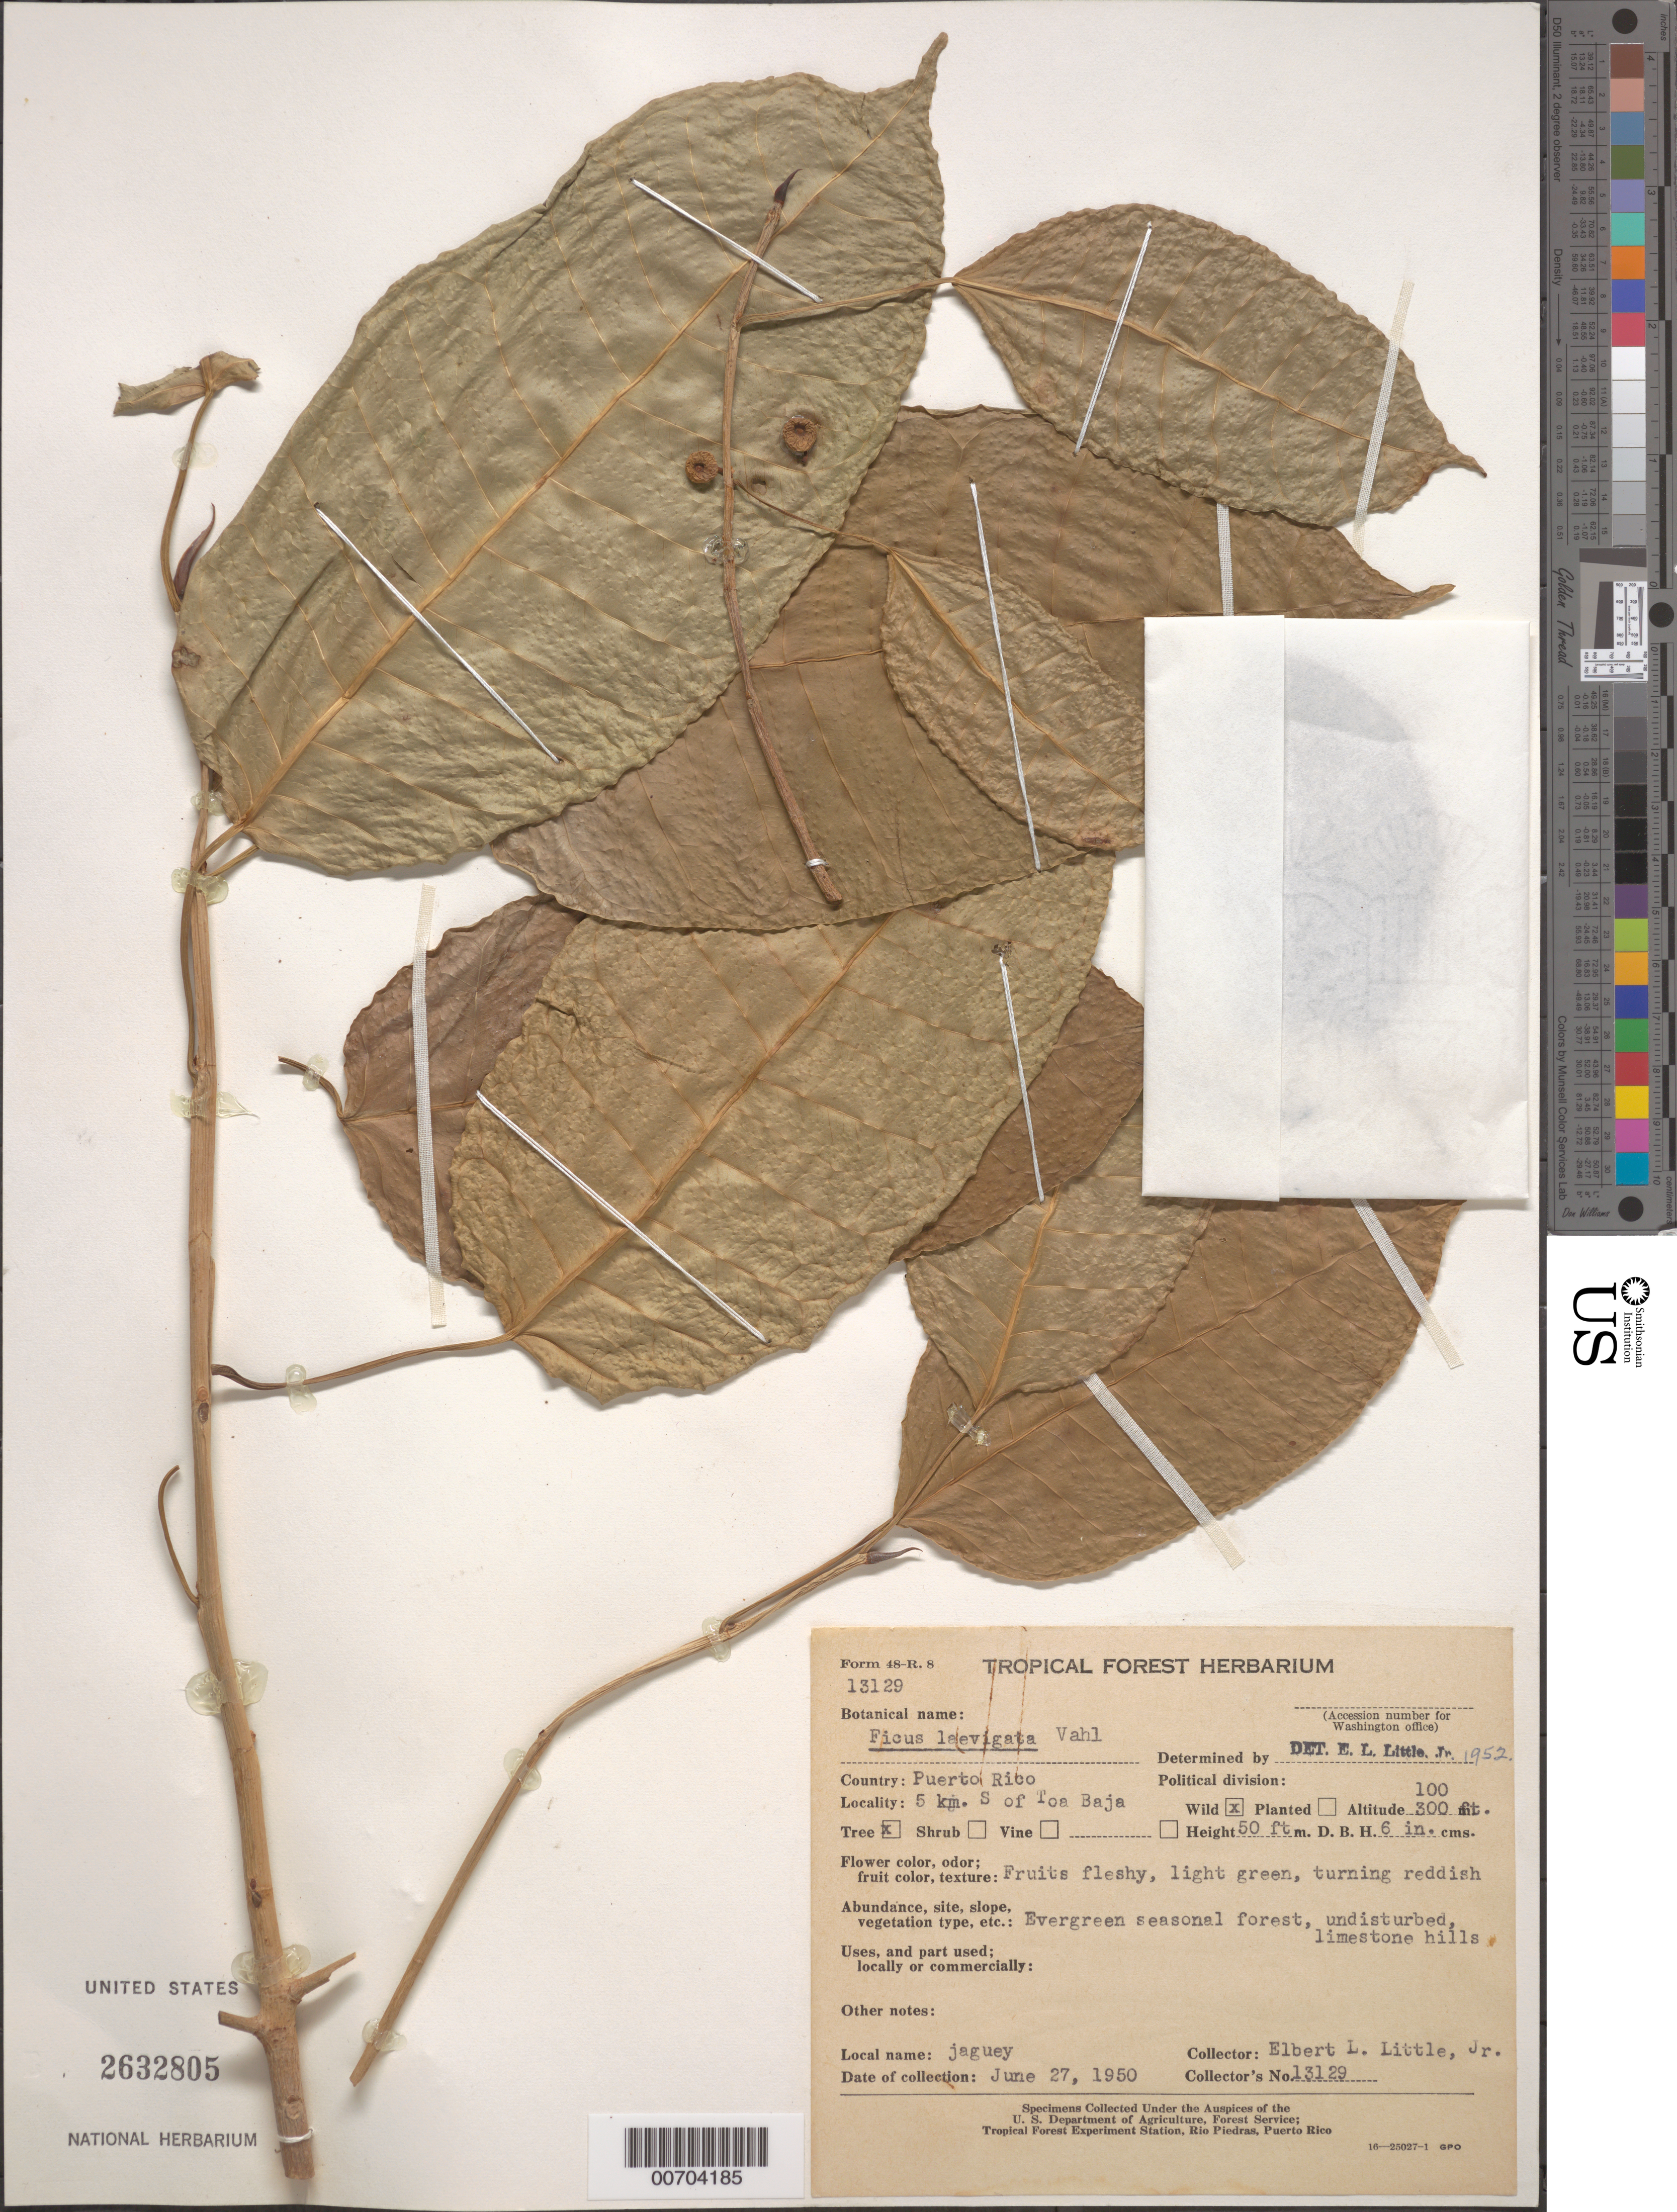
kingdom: Plantae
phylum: Tracheophyta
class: Magnoliopsida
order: Rosales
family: Moraceae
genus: Ficus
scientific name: Ficus laevigata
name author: Vahl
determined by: Little, Elbert L., Jr., (FSSR), United States Department of Agriculture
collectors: E. L. Little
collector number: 13129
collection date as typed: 27 Jun 1950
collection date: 1950-06-27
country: Puerto Rico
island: Greater Antilles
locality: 5 km S of Toa Baja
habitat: Evergreen seasonal forest, undisturbed limestone hills.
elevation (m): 30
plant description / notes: Common name: jaguey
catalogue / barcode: US 2632805